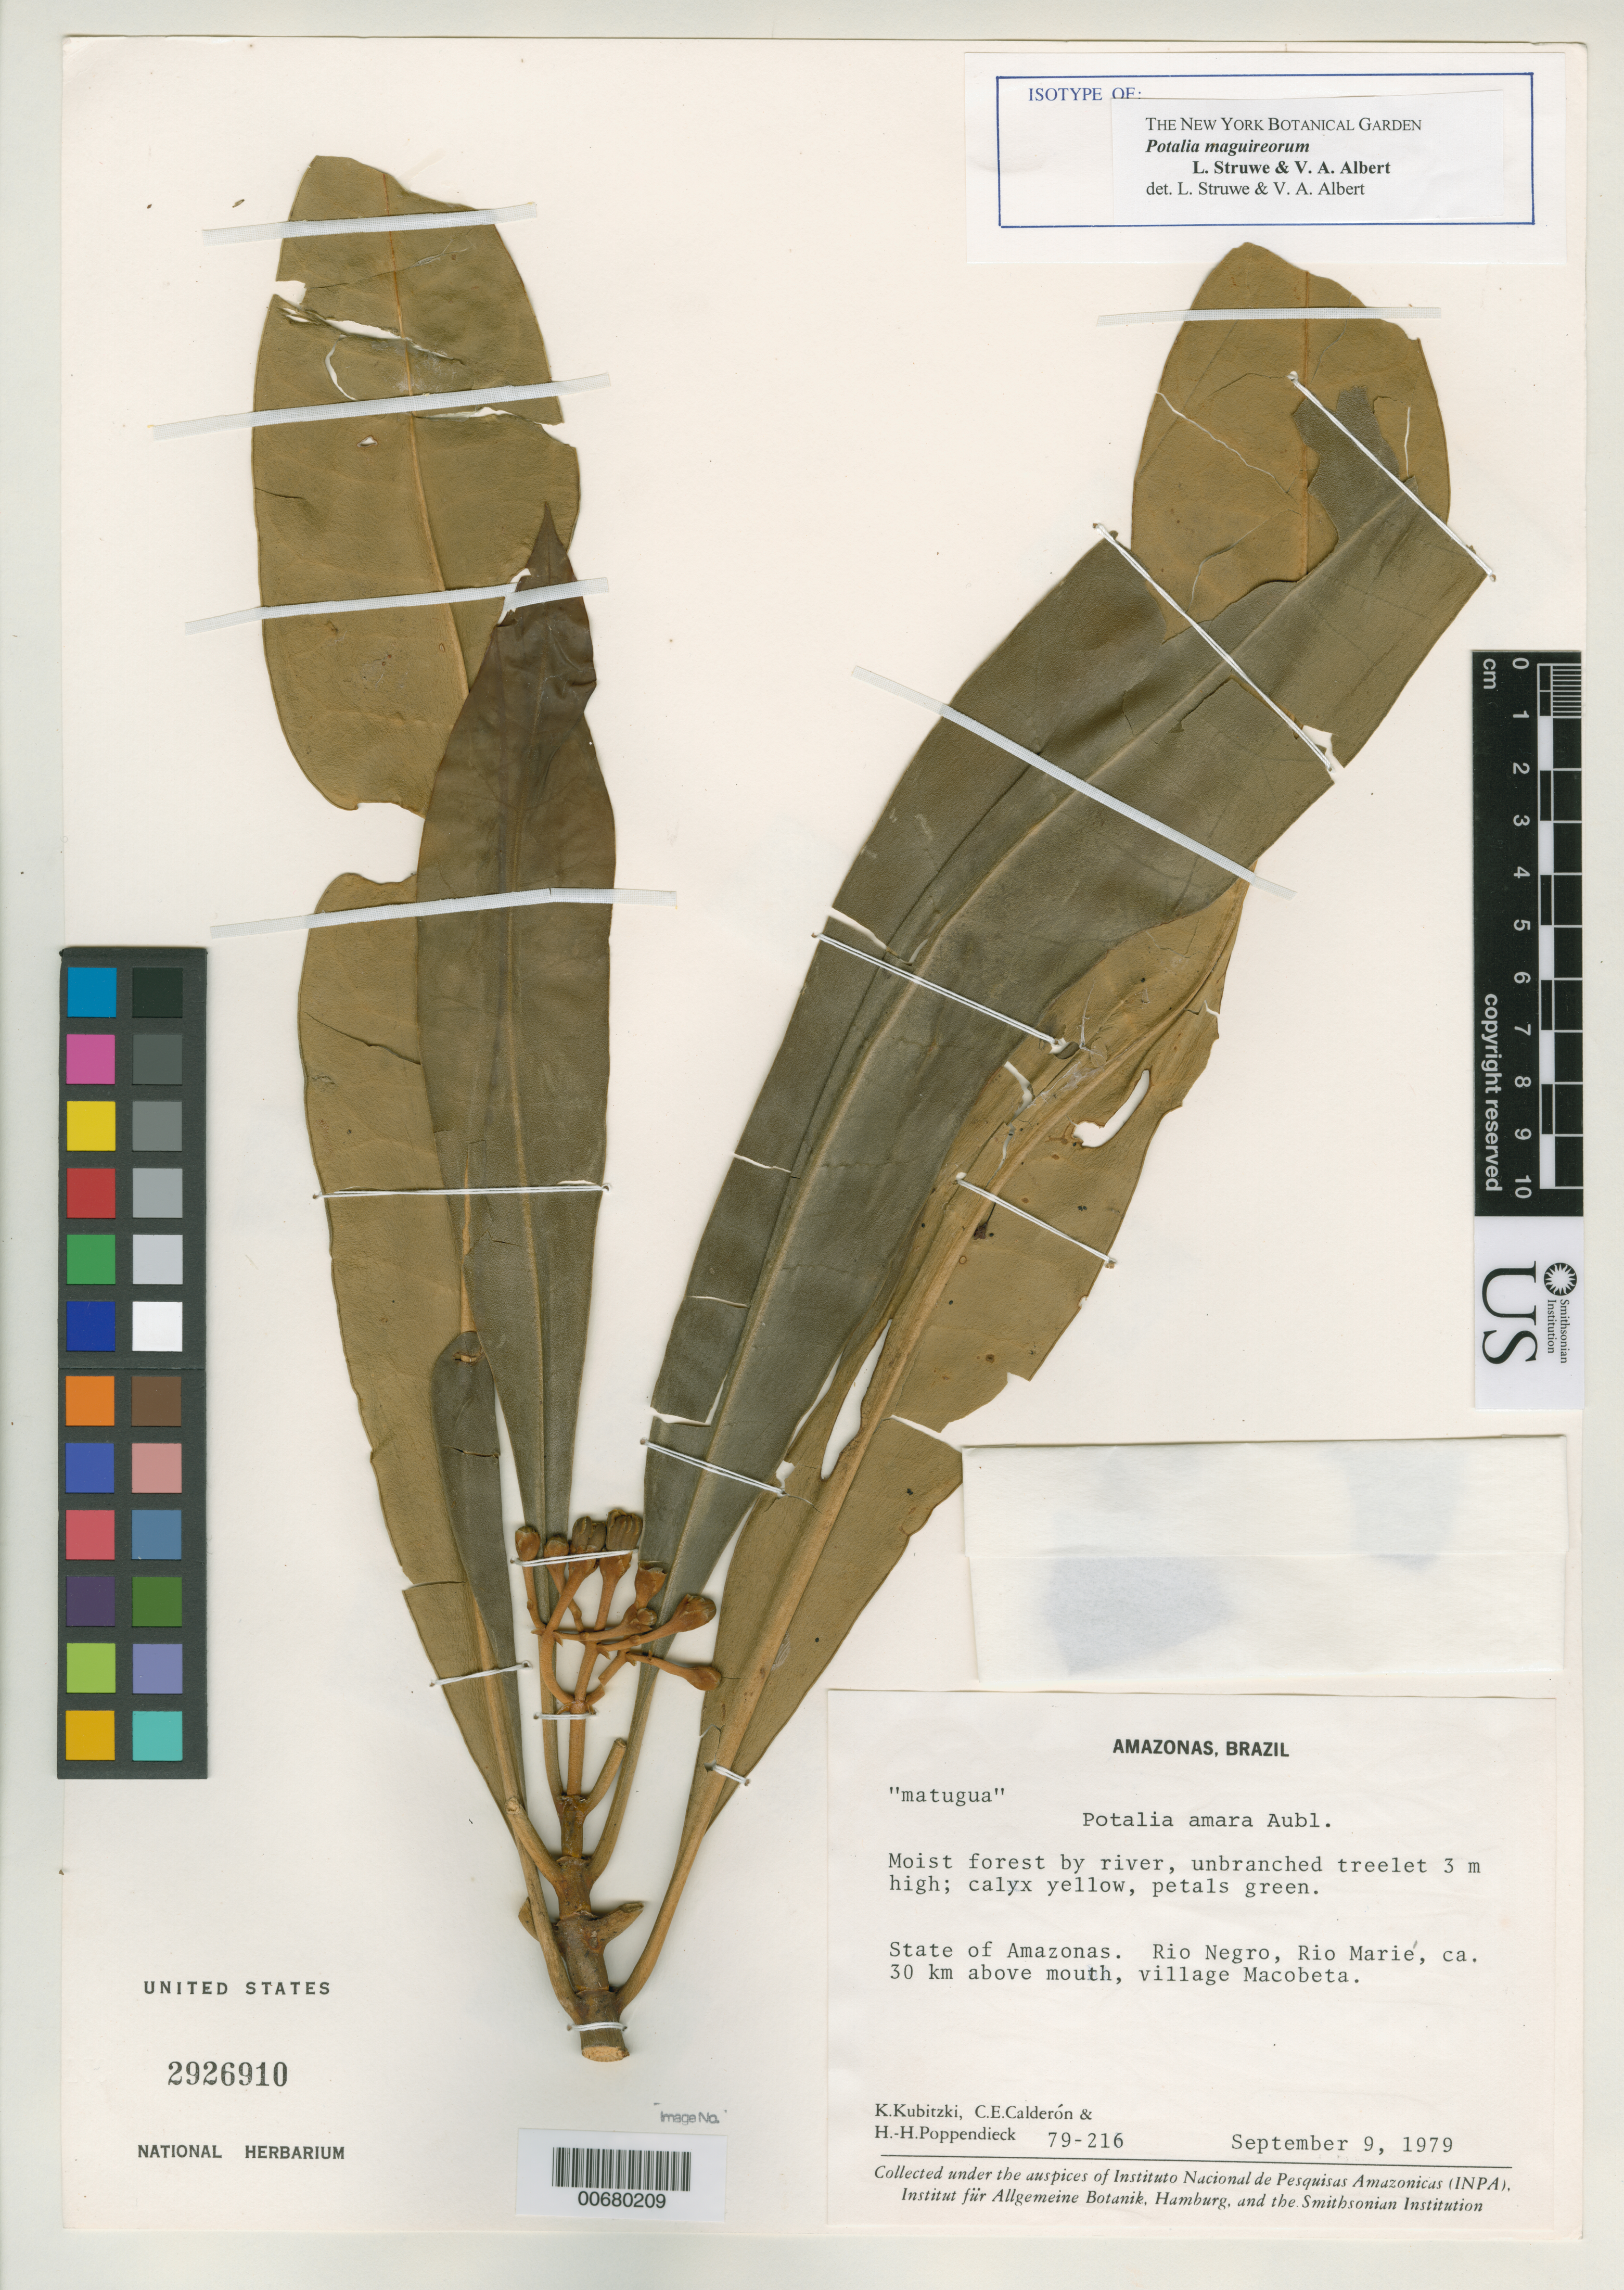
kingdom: Plantae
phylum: Tracheophyta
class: Magnoliopsida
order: Gentianales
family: Gentianaceae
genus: Potalia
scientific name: Potalia maguireorum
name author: Struwe & V.A. Albert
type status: Isotype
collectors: K. Kubitzki, C. E. Calderón & H.-H. Poppendieck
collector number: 79-216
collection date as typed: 09 Sep 1979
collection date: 1979-09-09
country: Brazil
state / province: Amazonas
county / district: Rio Negro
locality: Rio Marie, circa 30 km above mouth, village Macobeta.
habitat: Moist forest by river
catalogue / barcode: US 2926910